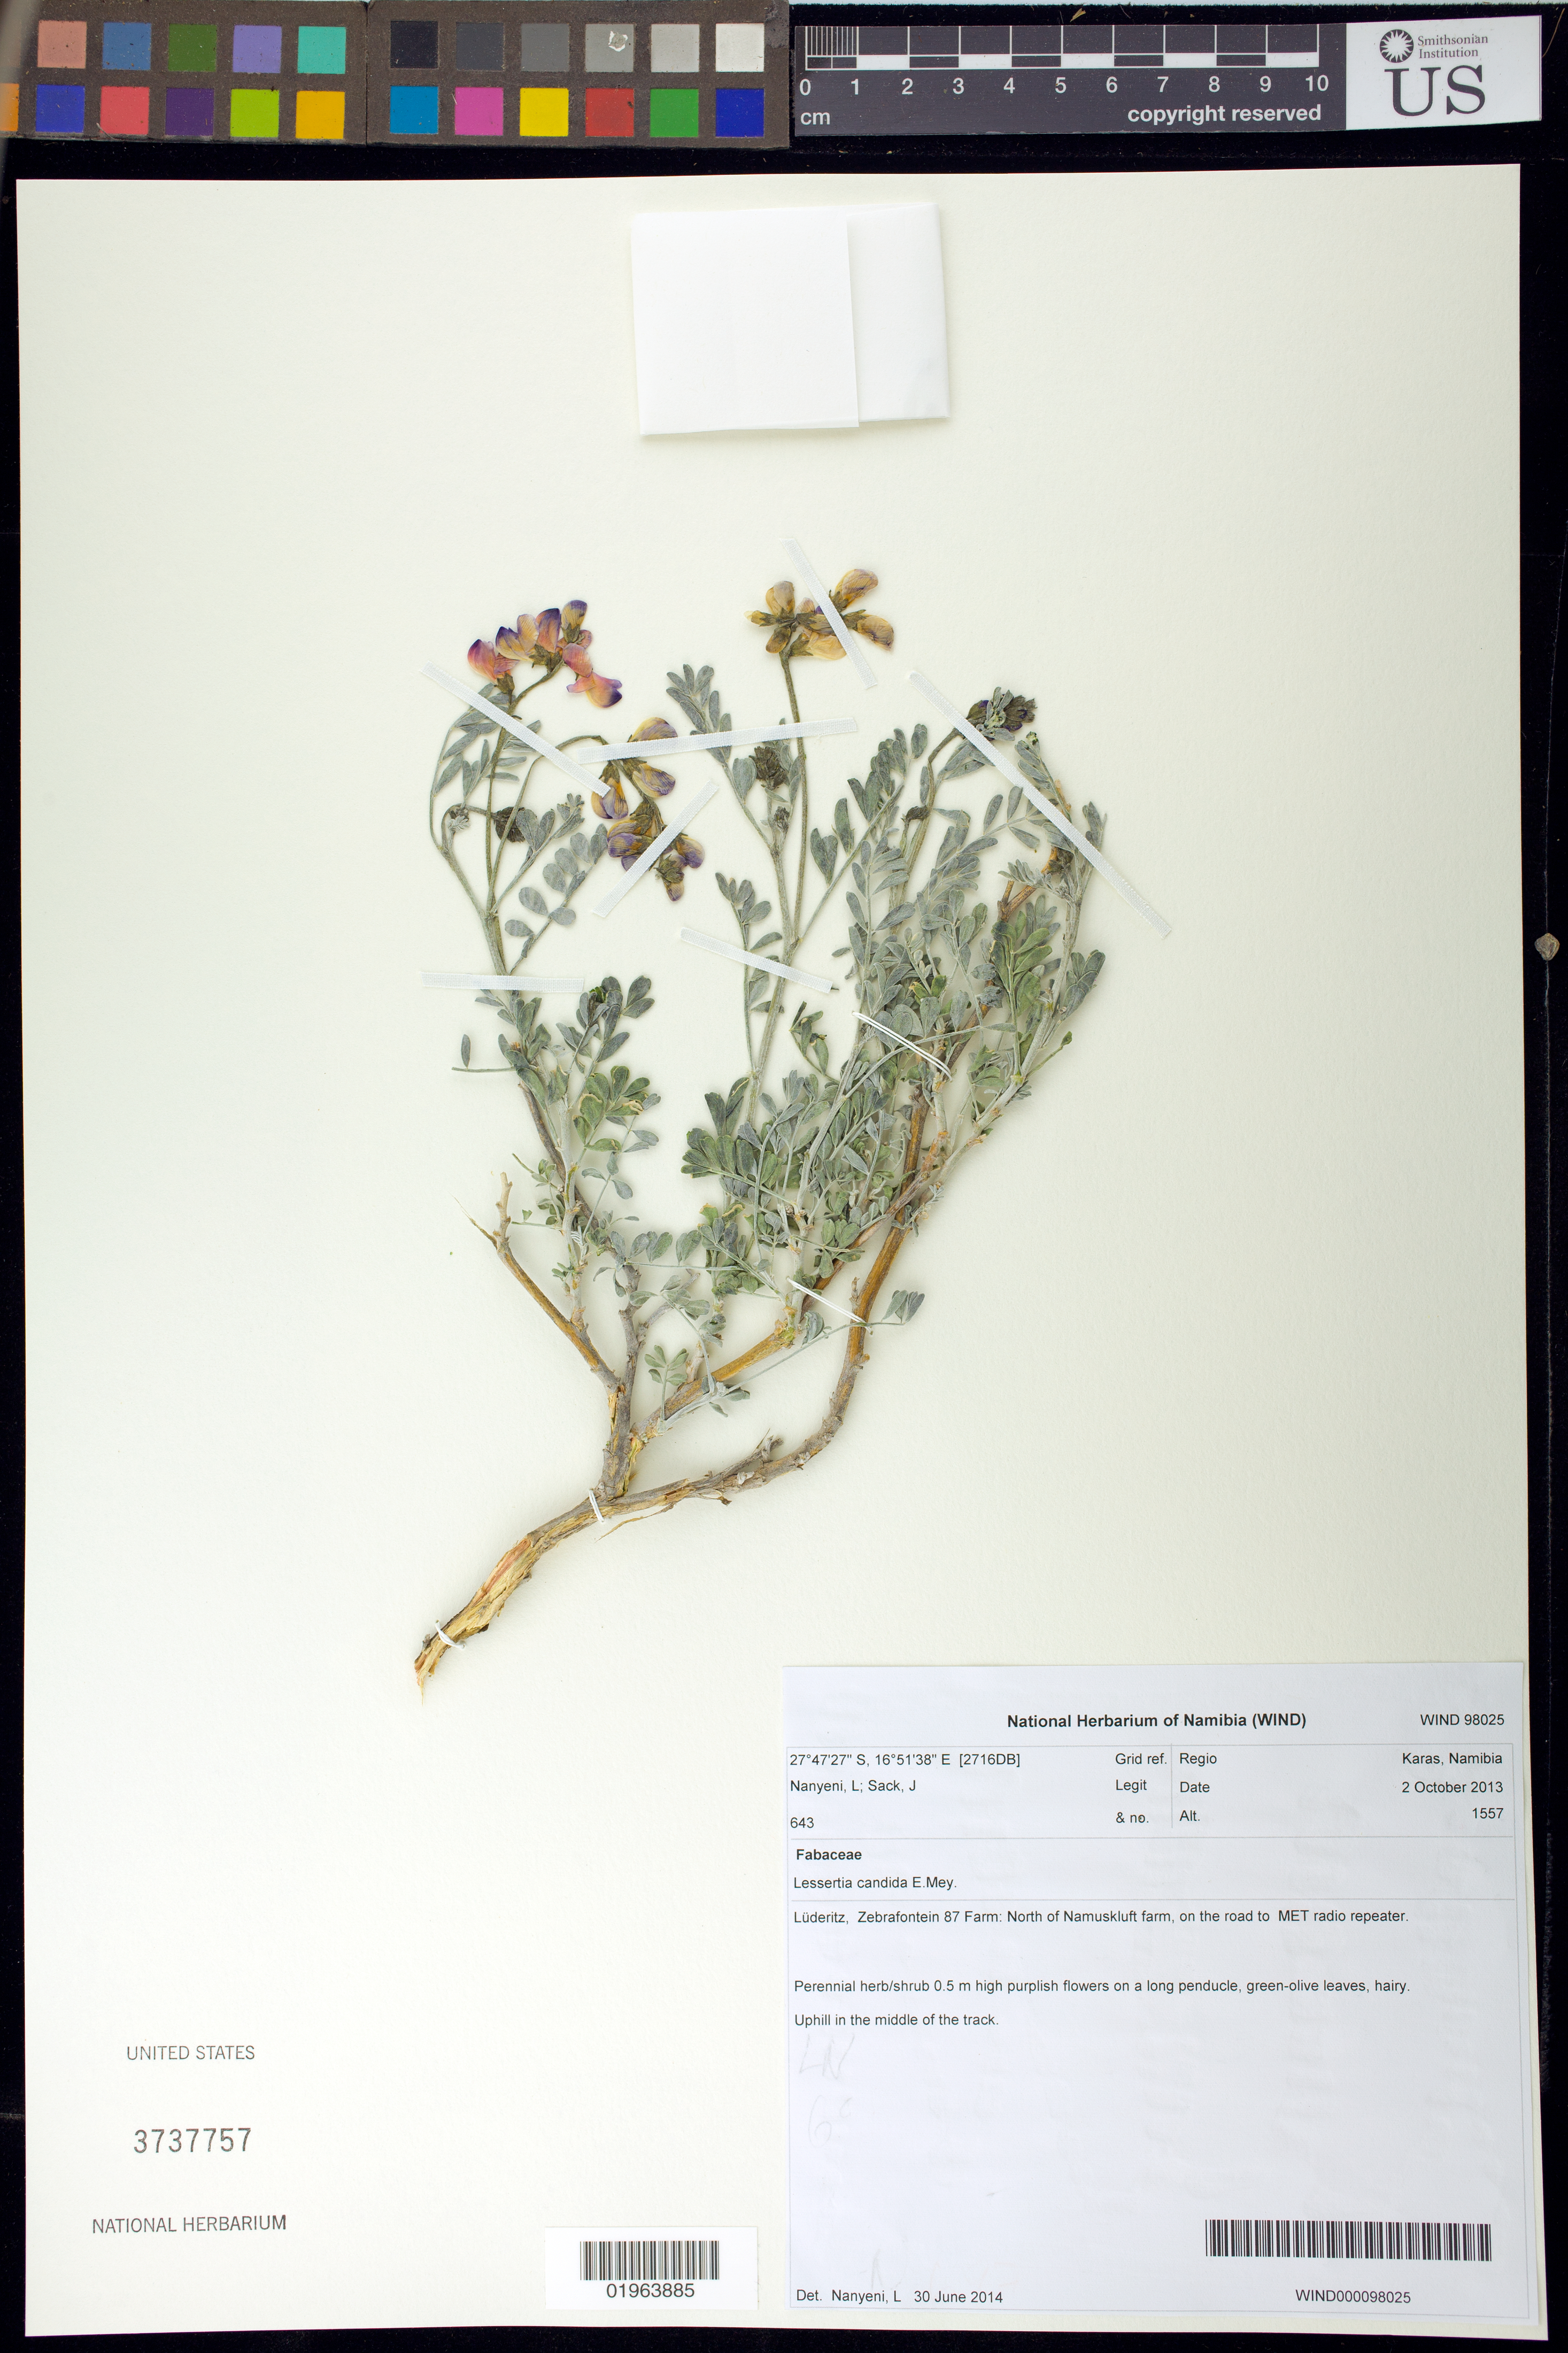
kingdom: Plantae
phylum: Tracheophyta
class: Magnoliopsida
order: Fabales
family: Fabaceae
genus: Lessertia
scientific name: Lessertia candida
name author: E. Mey.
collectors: L. Nanyeni & J. Sack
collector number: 643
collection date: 2013-10-02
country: Namibia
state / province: Karas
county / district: Luderitz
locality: Zebrafontein 87 Farm, N of Namuskluft farm, on the road to MET radio repeater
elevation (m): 1557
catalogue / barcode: US 3737757